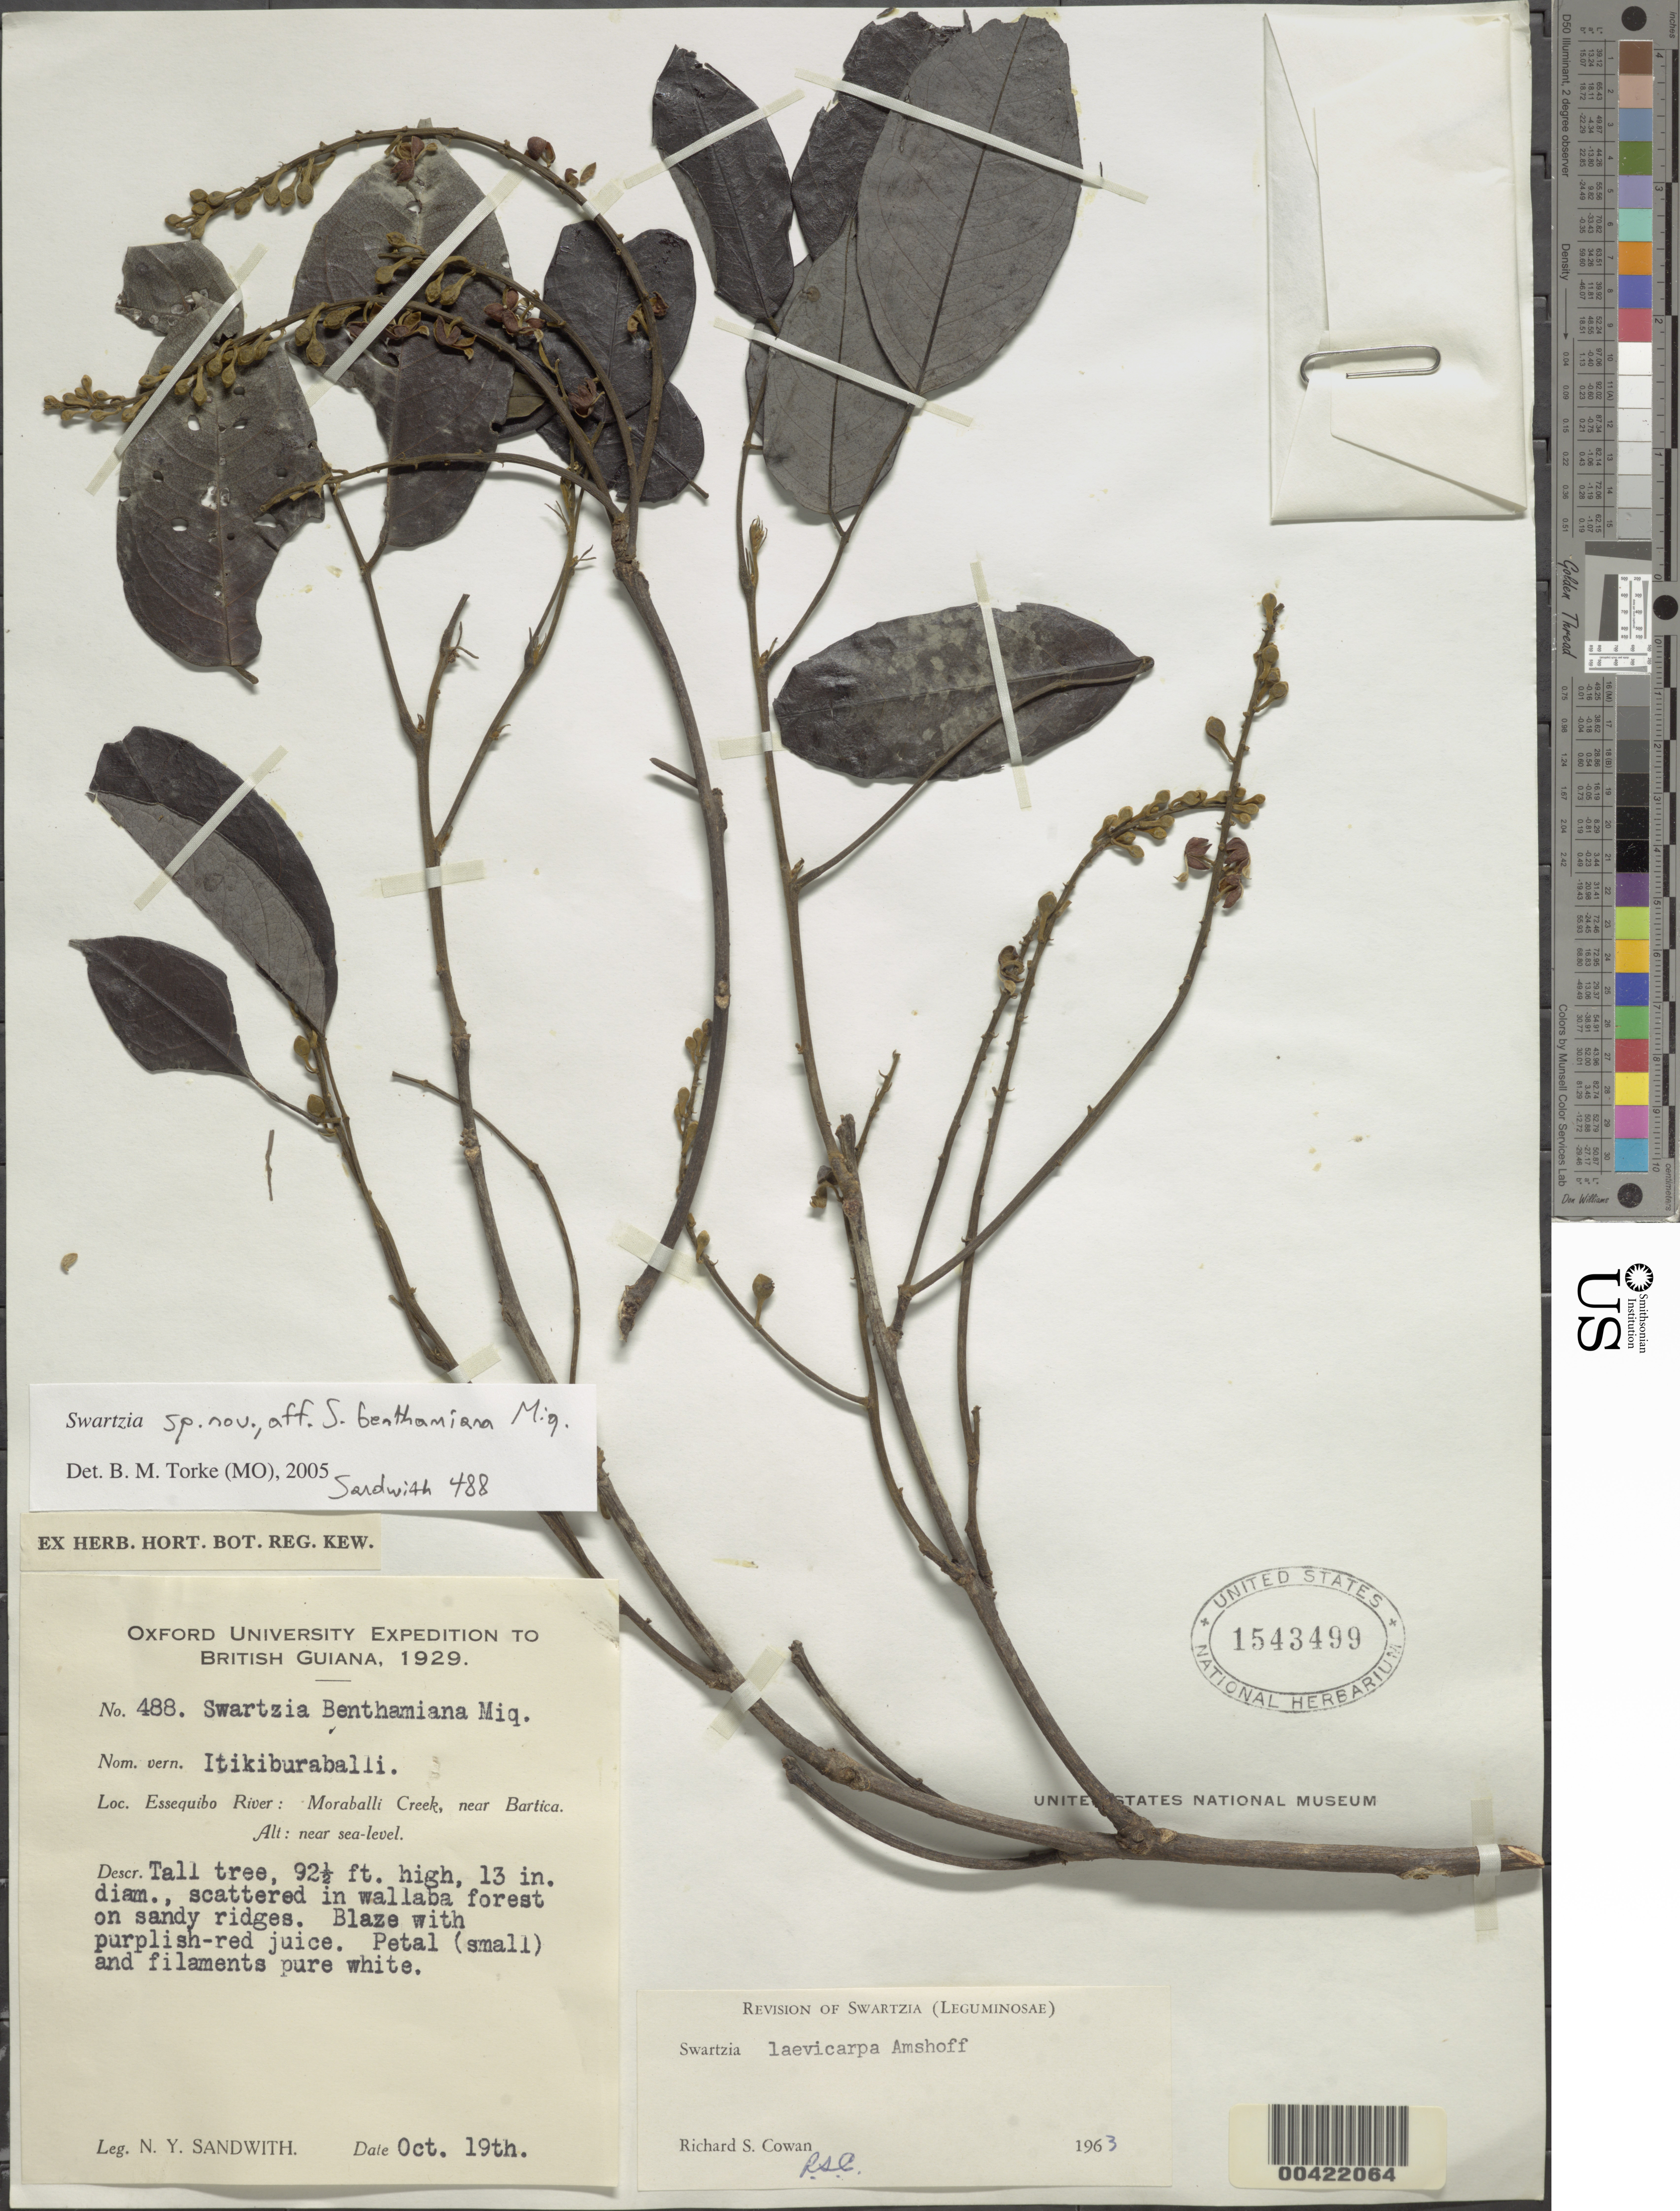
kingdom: Plantae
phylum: Tracheophyta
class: Magnoliopsida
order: Fabales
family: Fabaceae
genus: Swartzia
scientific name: Swartzia sp. nov. aff. benthamiana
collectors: N. Y. Sandwith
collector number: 488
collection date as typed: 19 Oct 1929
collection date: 1929-10-19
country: Guyana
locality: Bartica, near; moraballi creek; essequibo river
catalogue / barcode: US 1543499